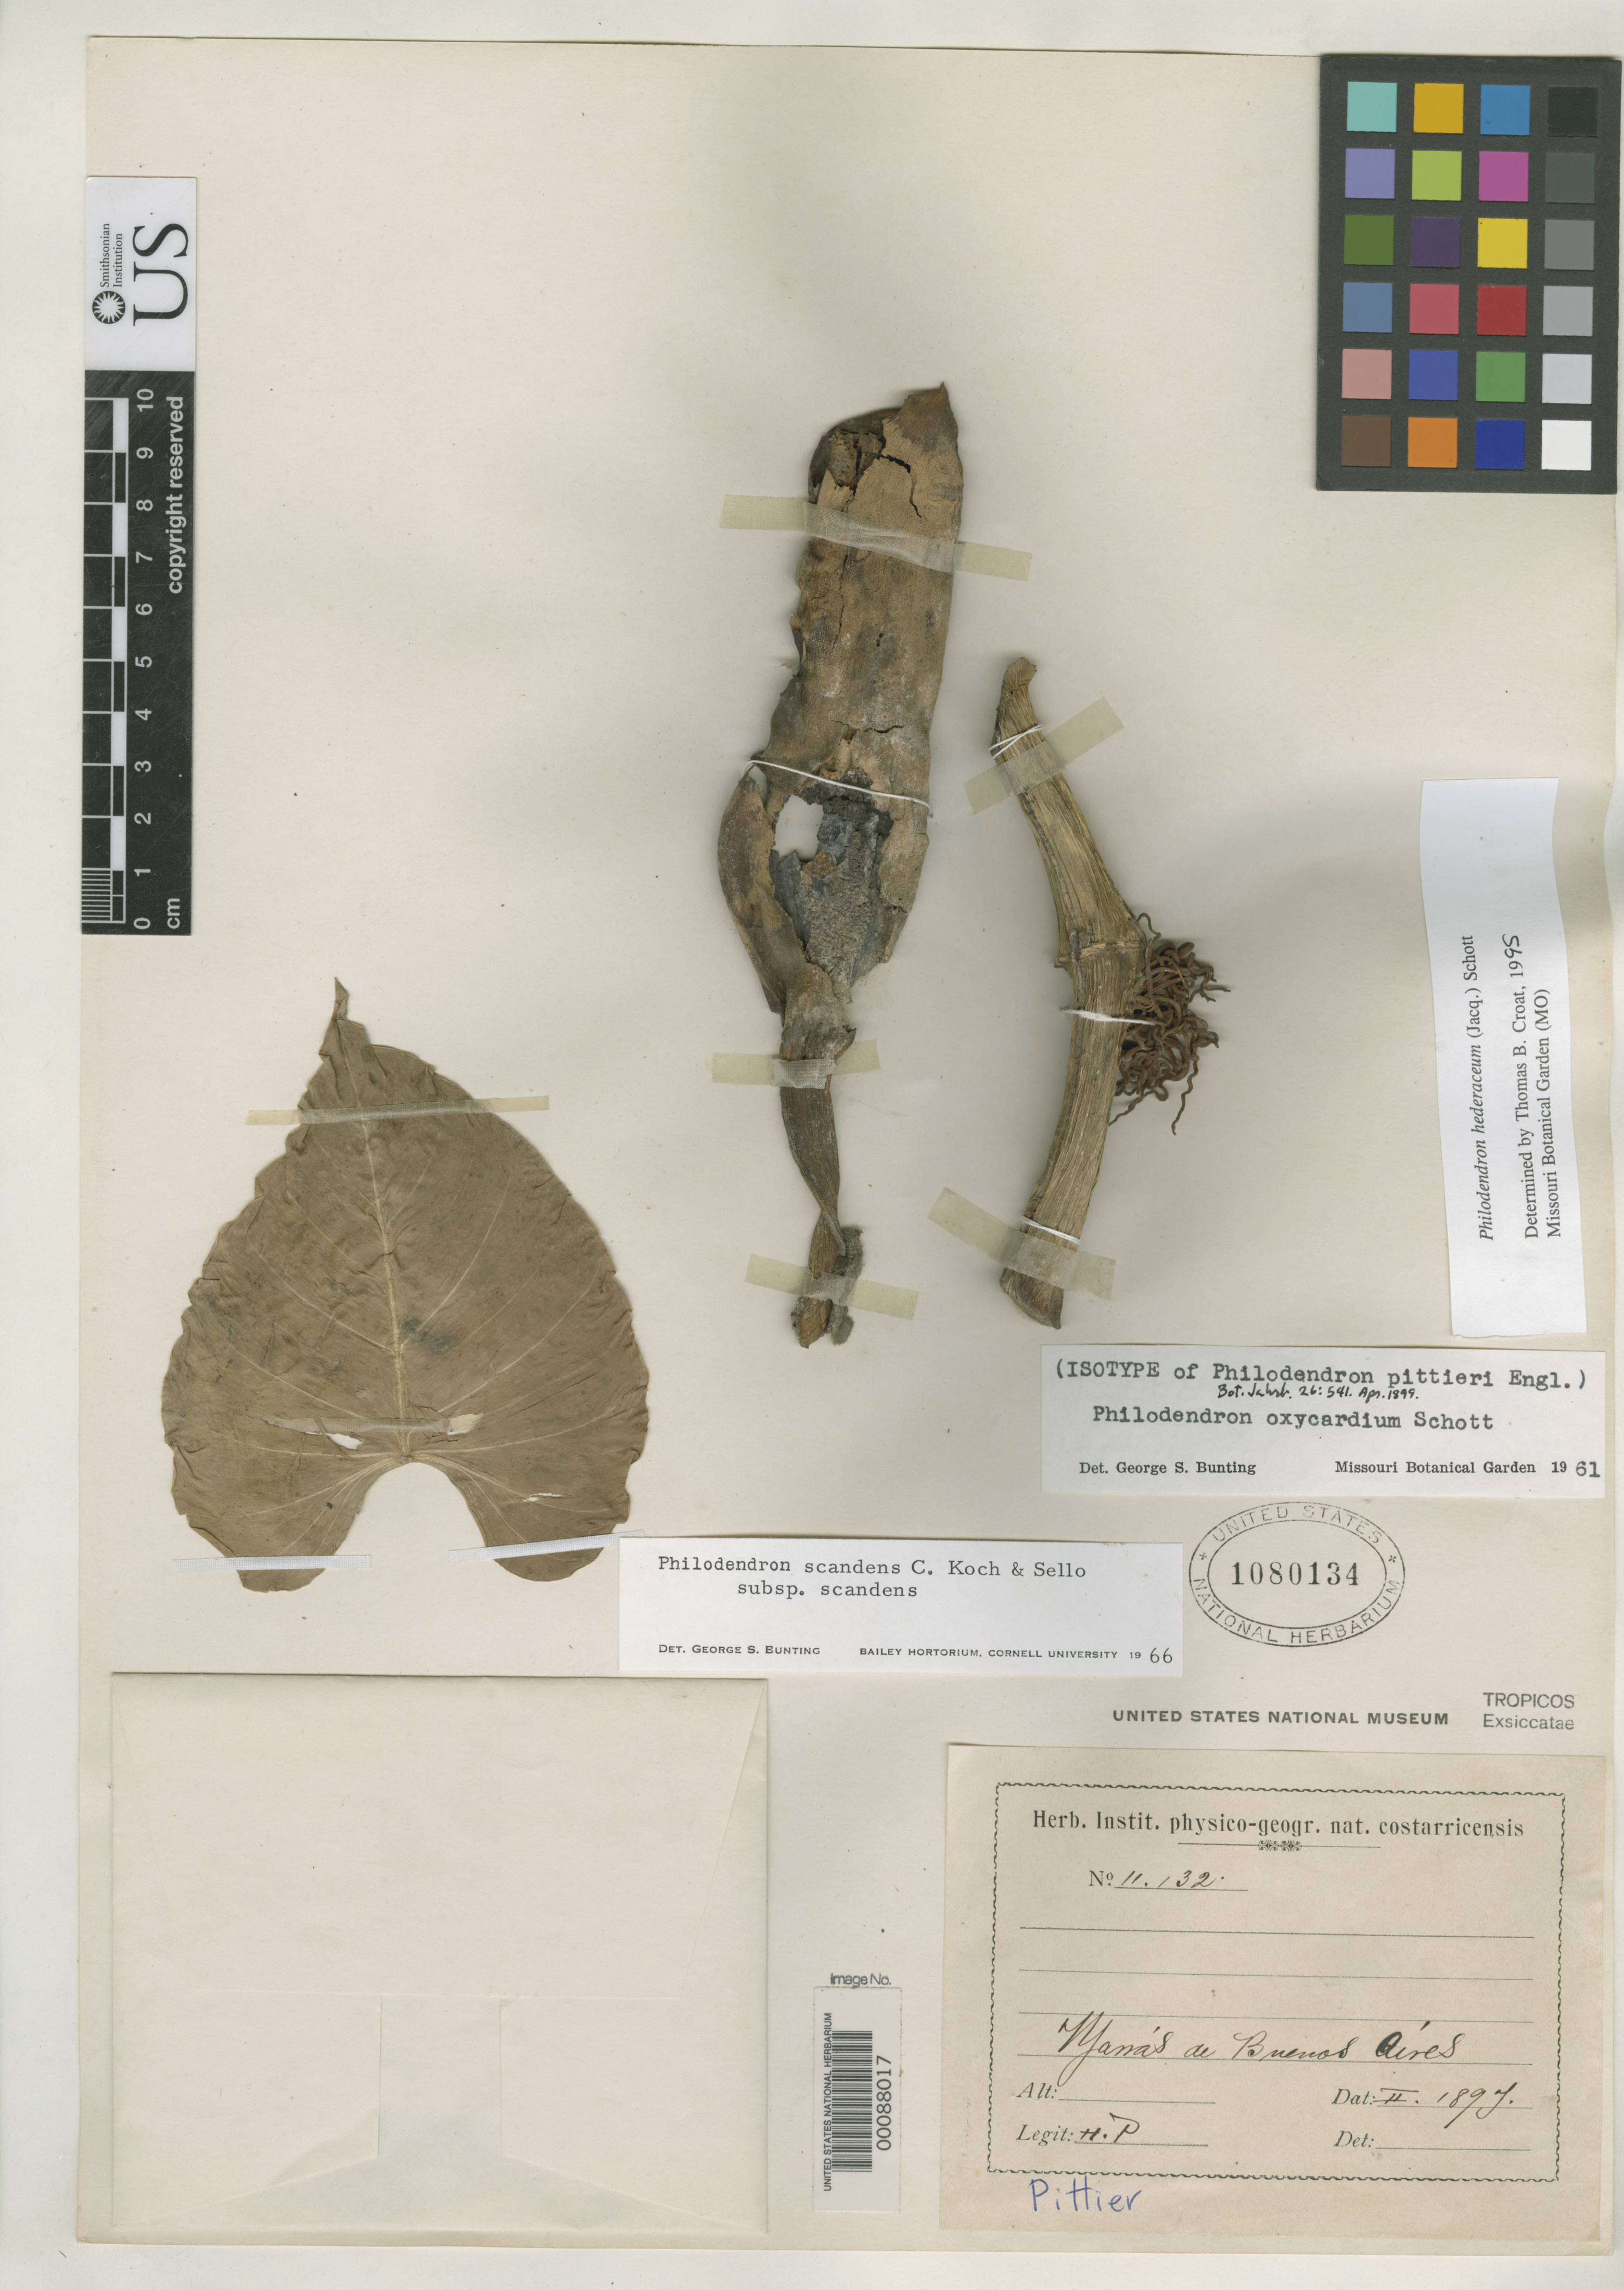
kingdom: Plantae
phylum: Tracheophyta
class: Liliopsida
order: Alismatales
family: Araceae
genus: Philodendron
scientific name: Philodendron pittieri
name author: Engl.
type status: Isotype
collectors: H. F. Pittier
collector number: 11132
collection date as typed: Feb 1897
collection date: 1897-02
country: Costa Rica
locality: Ujarras de Buenos Aires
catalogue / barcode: US 1080134